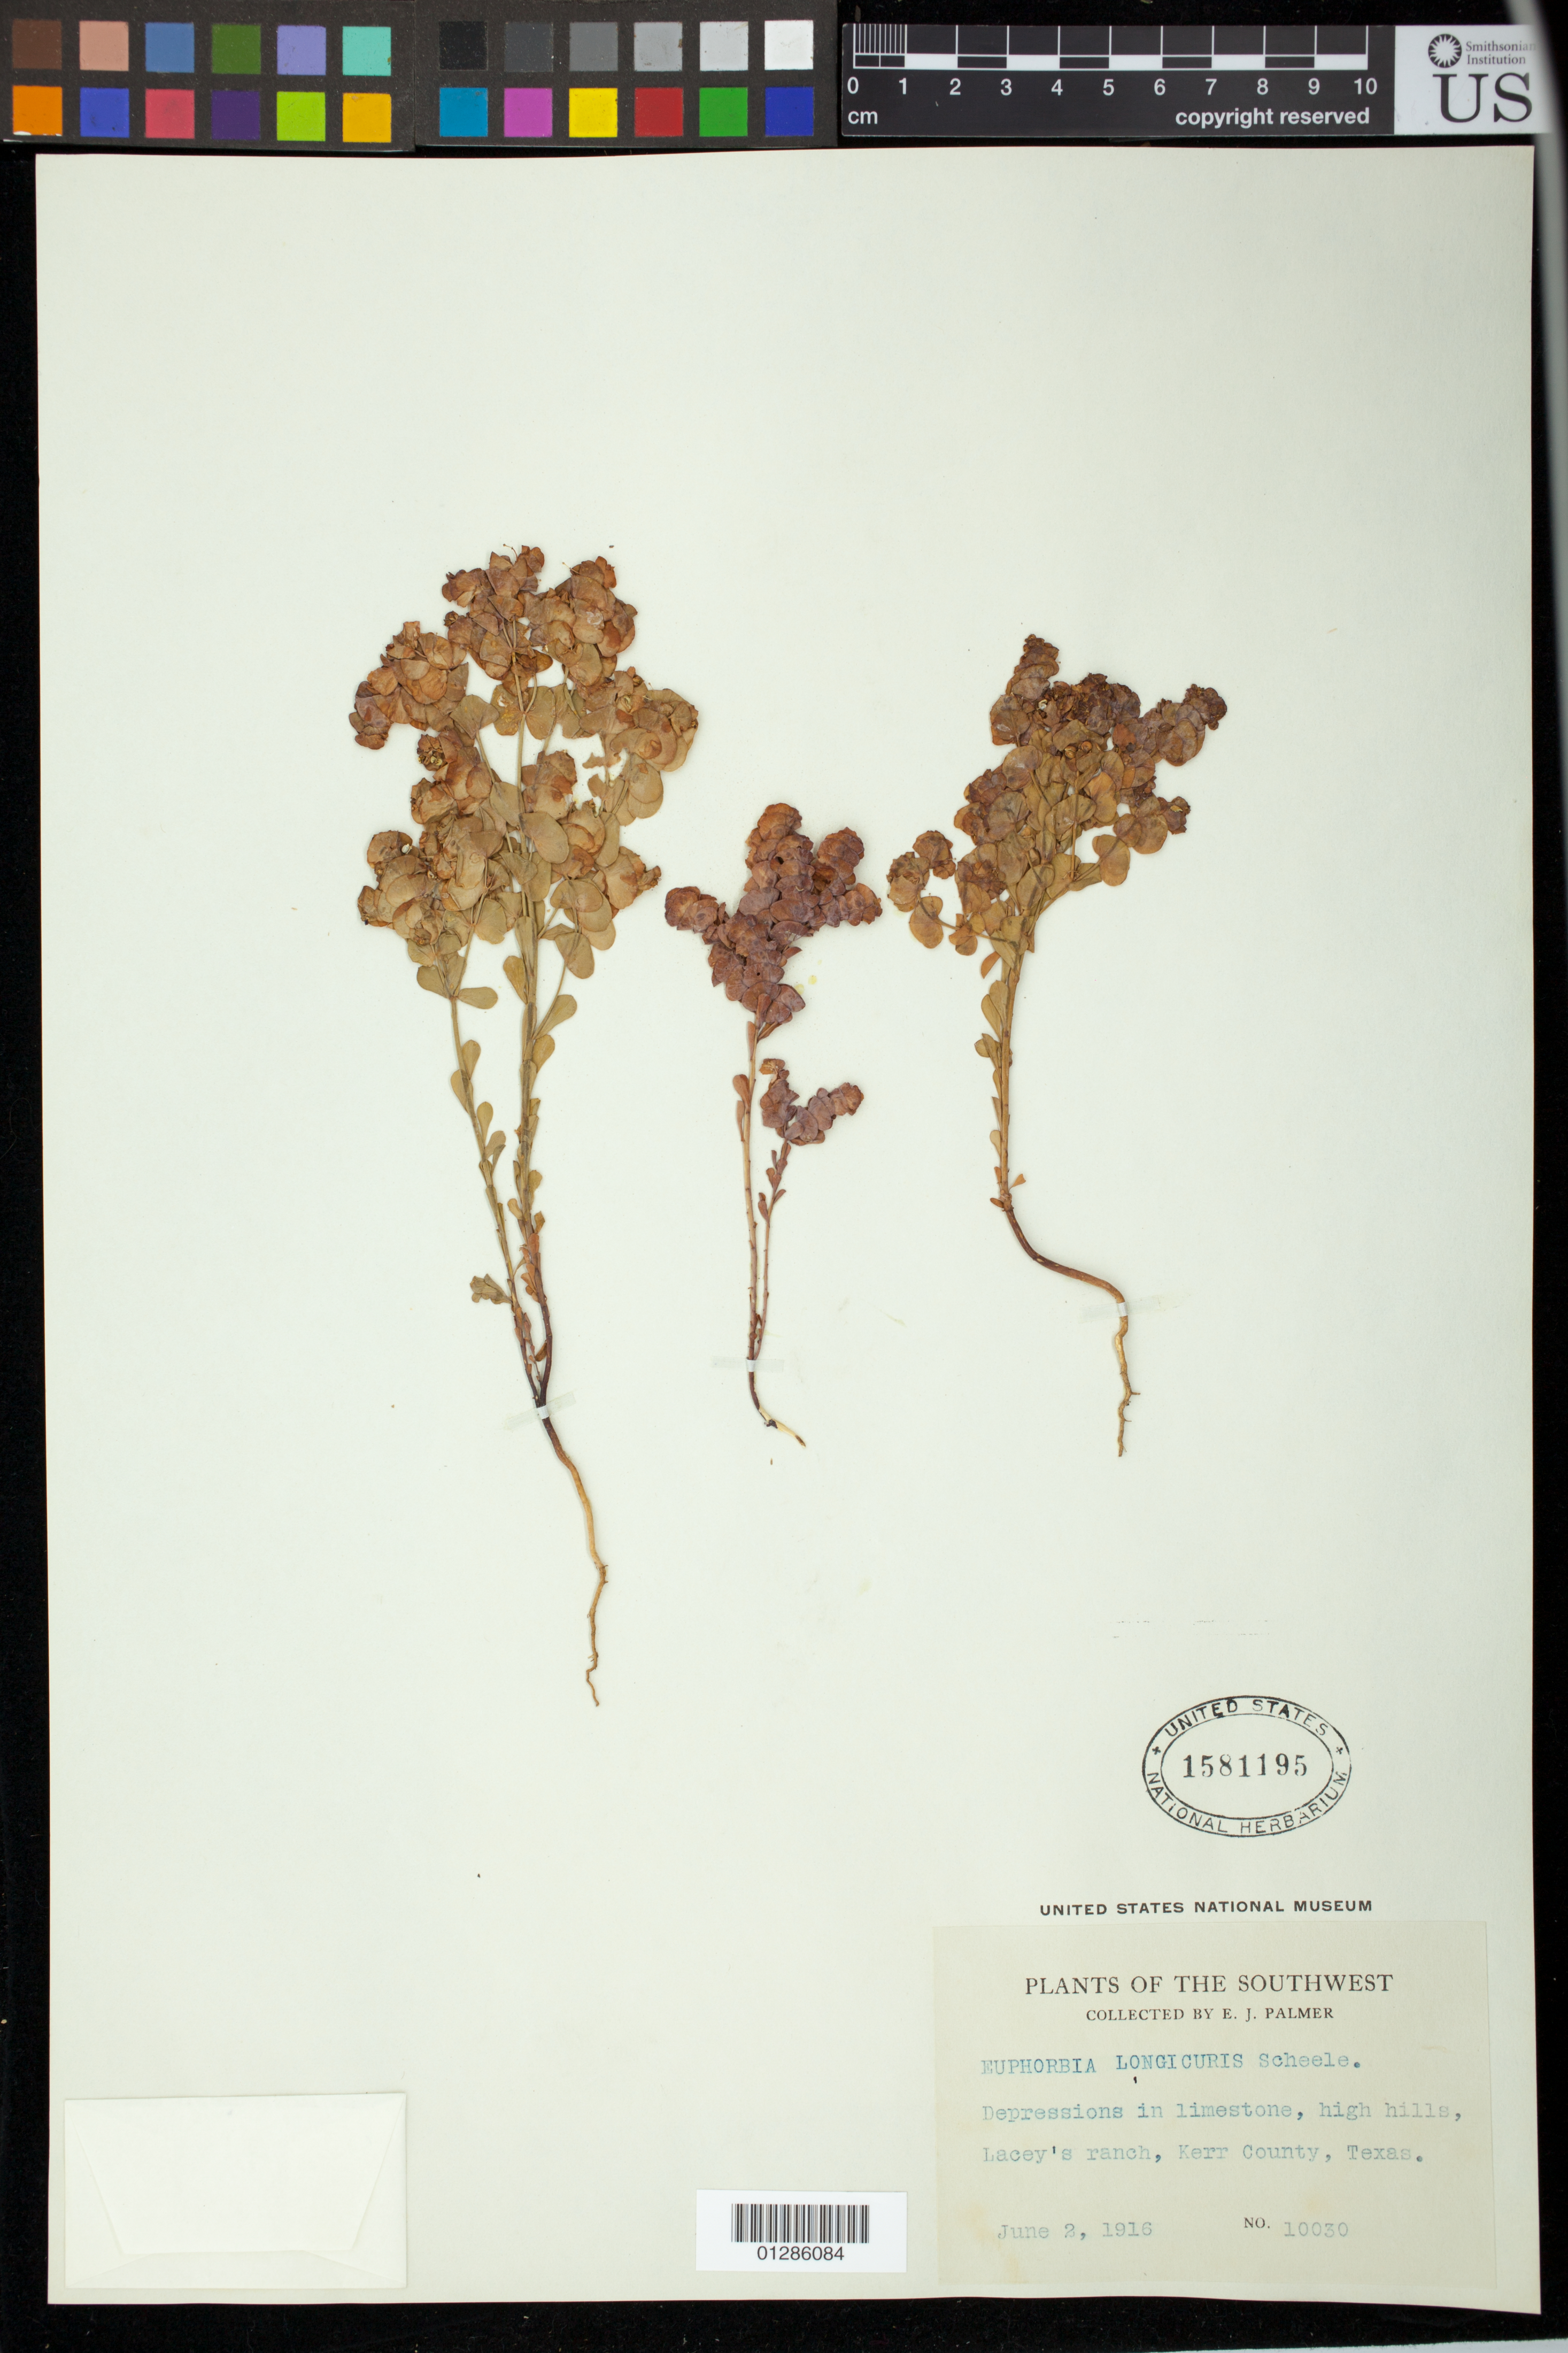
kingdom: Plantae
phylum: Tracheophyta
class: Magnoliopsida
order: Malpighiales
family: Euphorbiaceae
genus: Euphorbia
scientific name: Euphorbia longicruris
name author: Scheele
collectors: E. J. Palmer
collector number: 10030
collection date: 1916-06-02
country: United States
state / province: Texas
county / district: Kerr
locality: Lacey's ranch.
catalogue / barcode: US 1581195